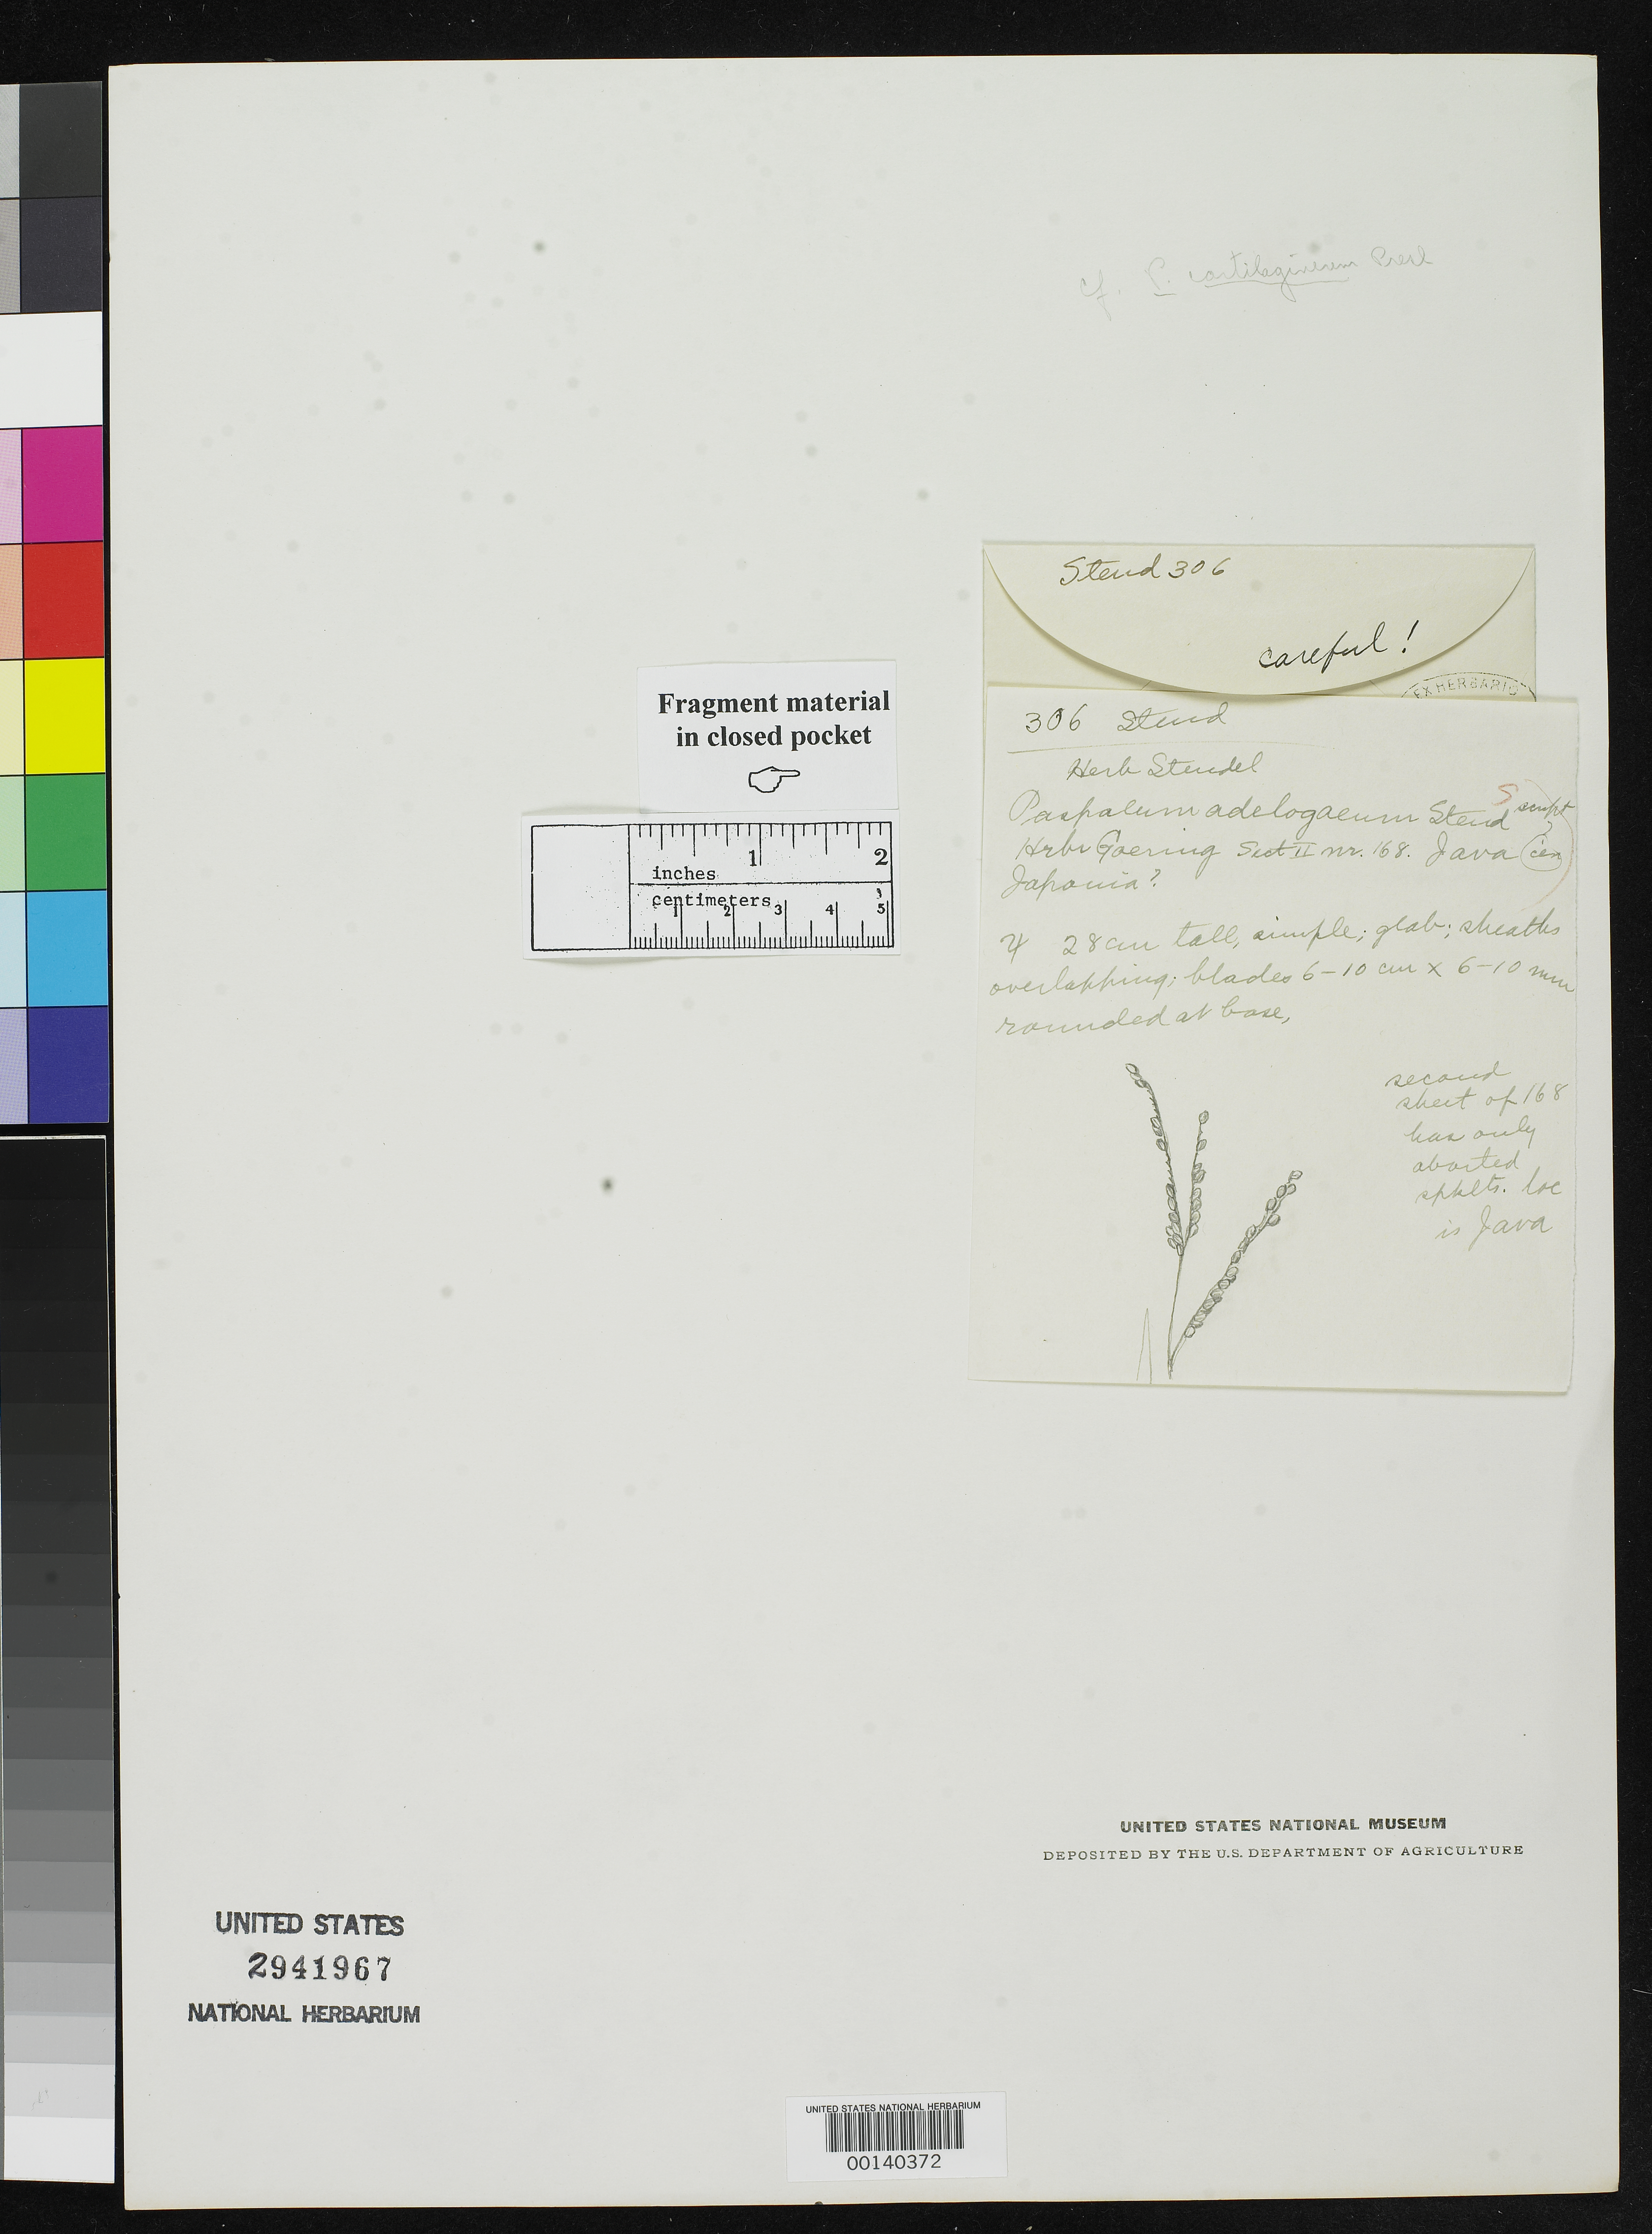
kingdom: Plantae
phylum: Tracheophyta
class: Liliopsida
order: Poales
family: Poaceae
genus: Paspalum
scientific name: Paspalum adelogaeum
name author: Steud.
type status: Type Fragment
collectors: E. G. von Steudel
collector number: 306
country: Japan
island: Honshu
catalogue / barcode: US 2941967